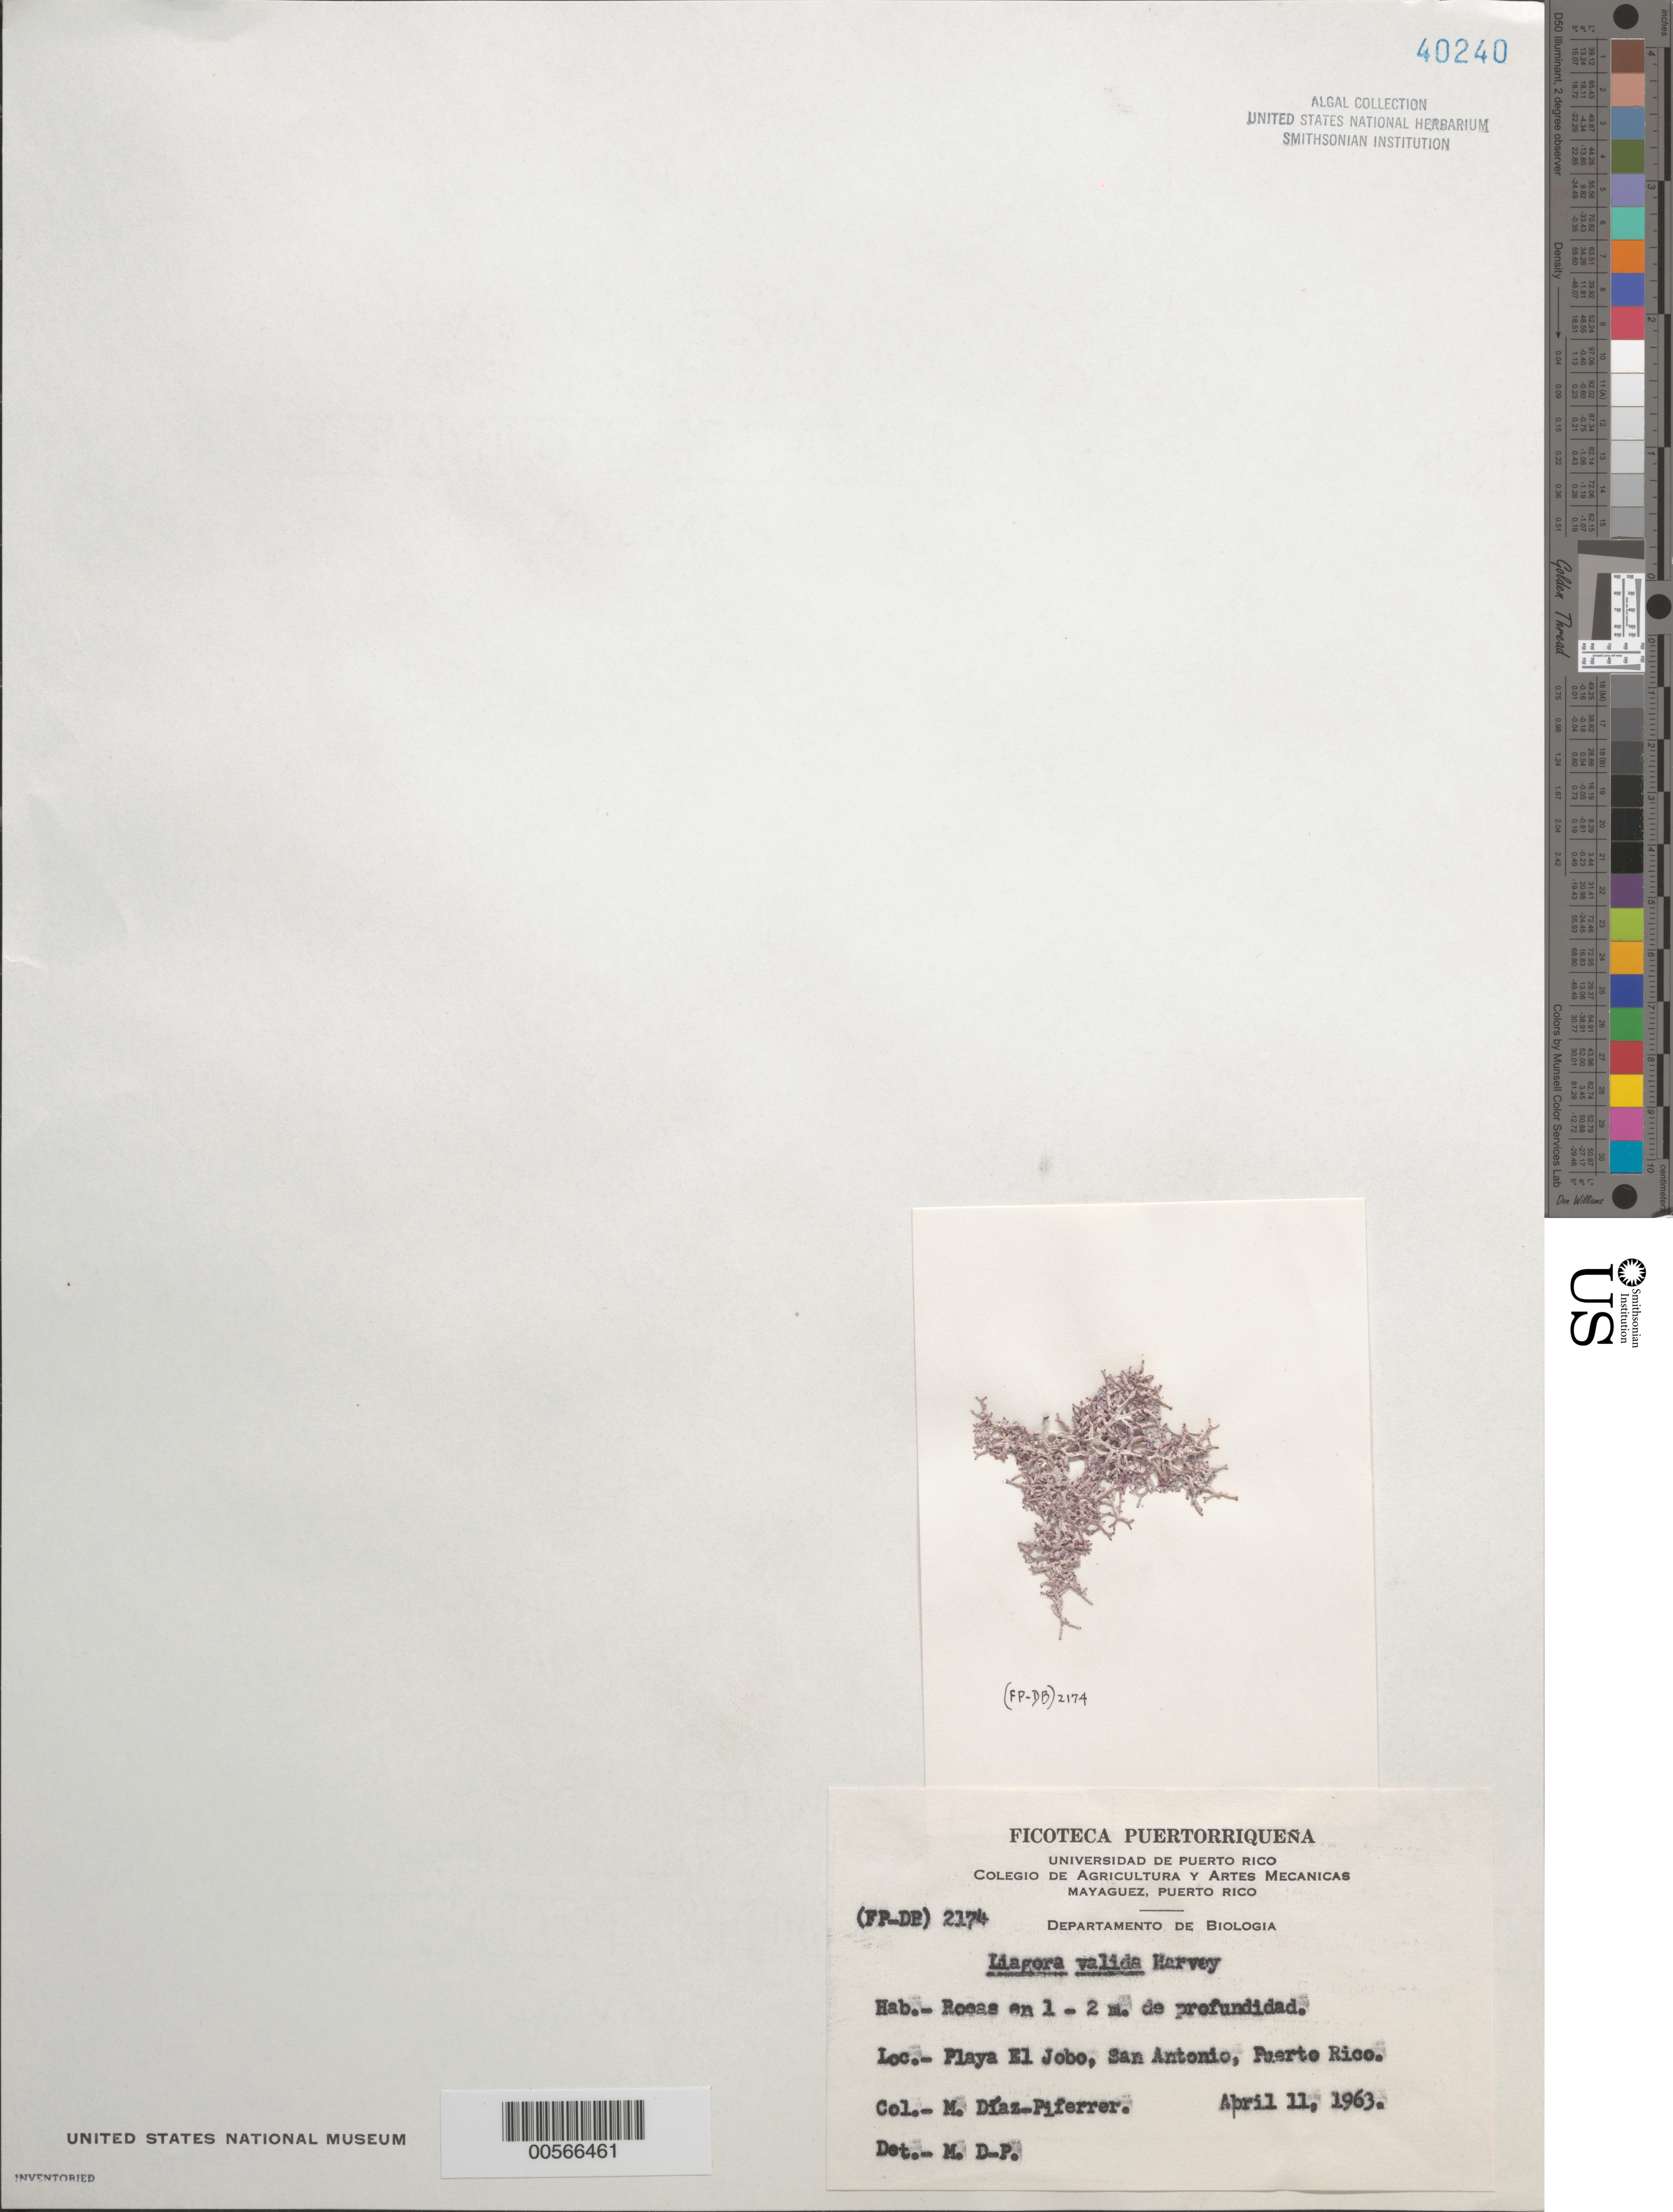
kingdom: Plantae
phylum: Rhodophyta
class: Florideophyceae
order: Nemaliales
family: Liagoraceae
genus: Titanophycus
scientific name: Titanophycus validus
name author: (Harv.) Huisman et al.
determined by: Algae name updating Project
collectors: M. Diaz-Piferrer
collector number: (fp-db) 2174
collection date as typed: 11 Apr 1963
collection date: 1963-04-11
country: Puerto Rico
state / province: Isabela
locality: Playa El Jobo, San Antonio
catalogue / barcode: US 40240